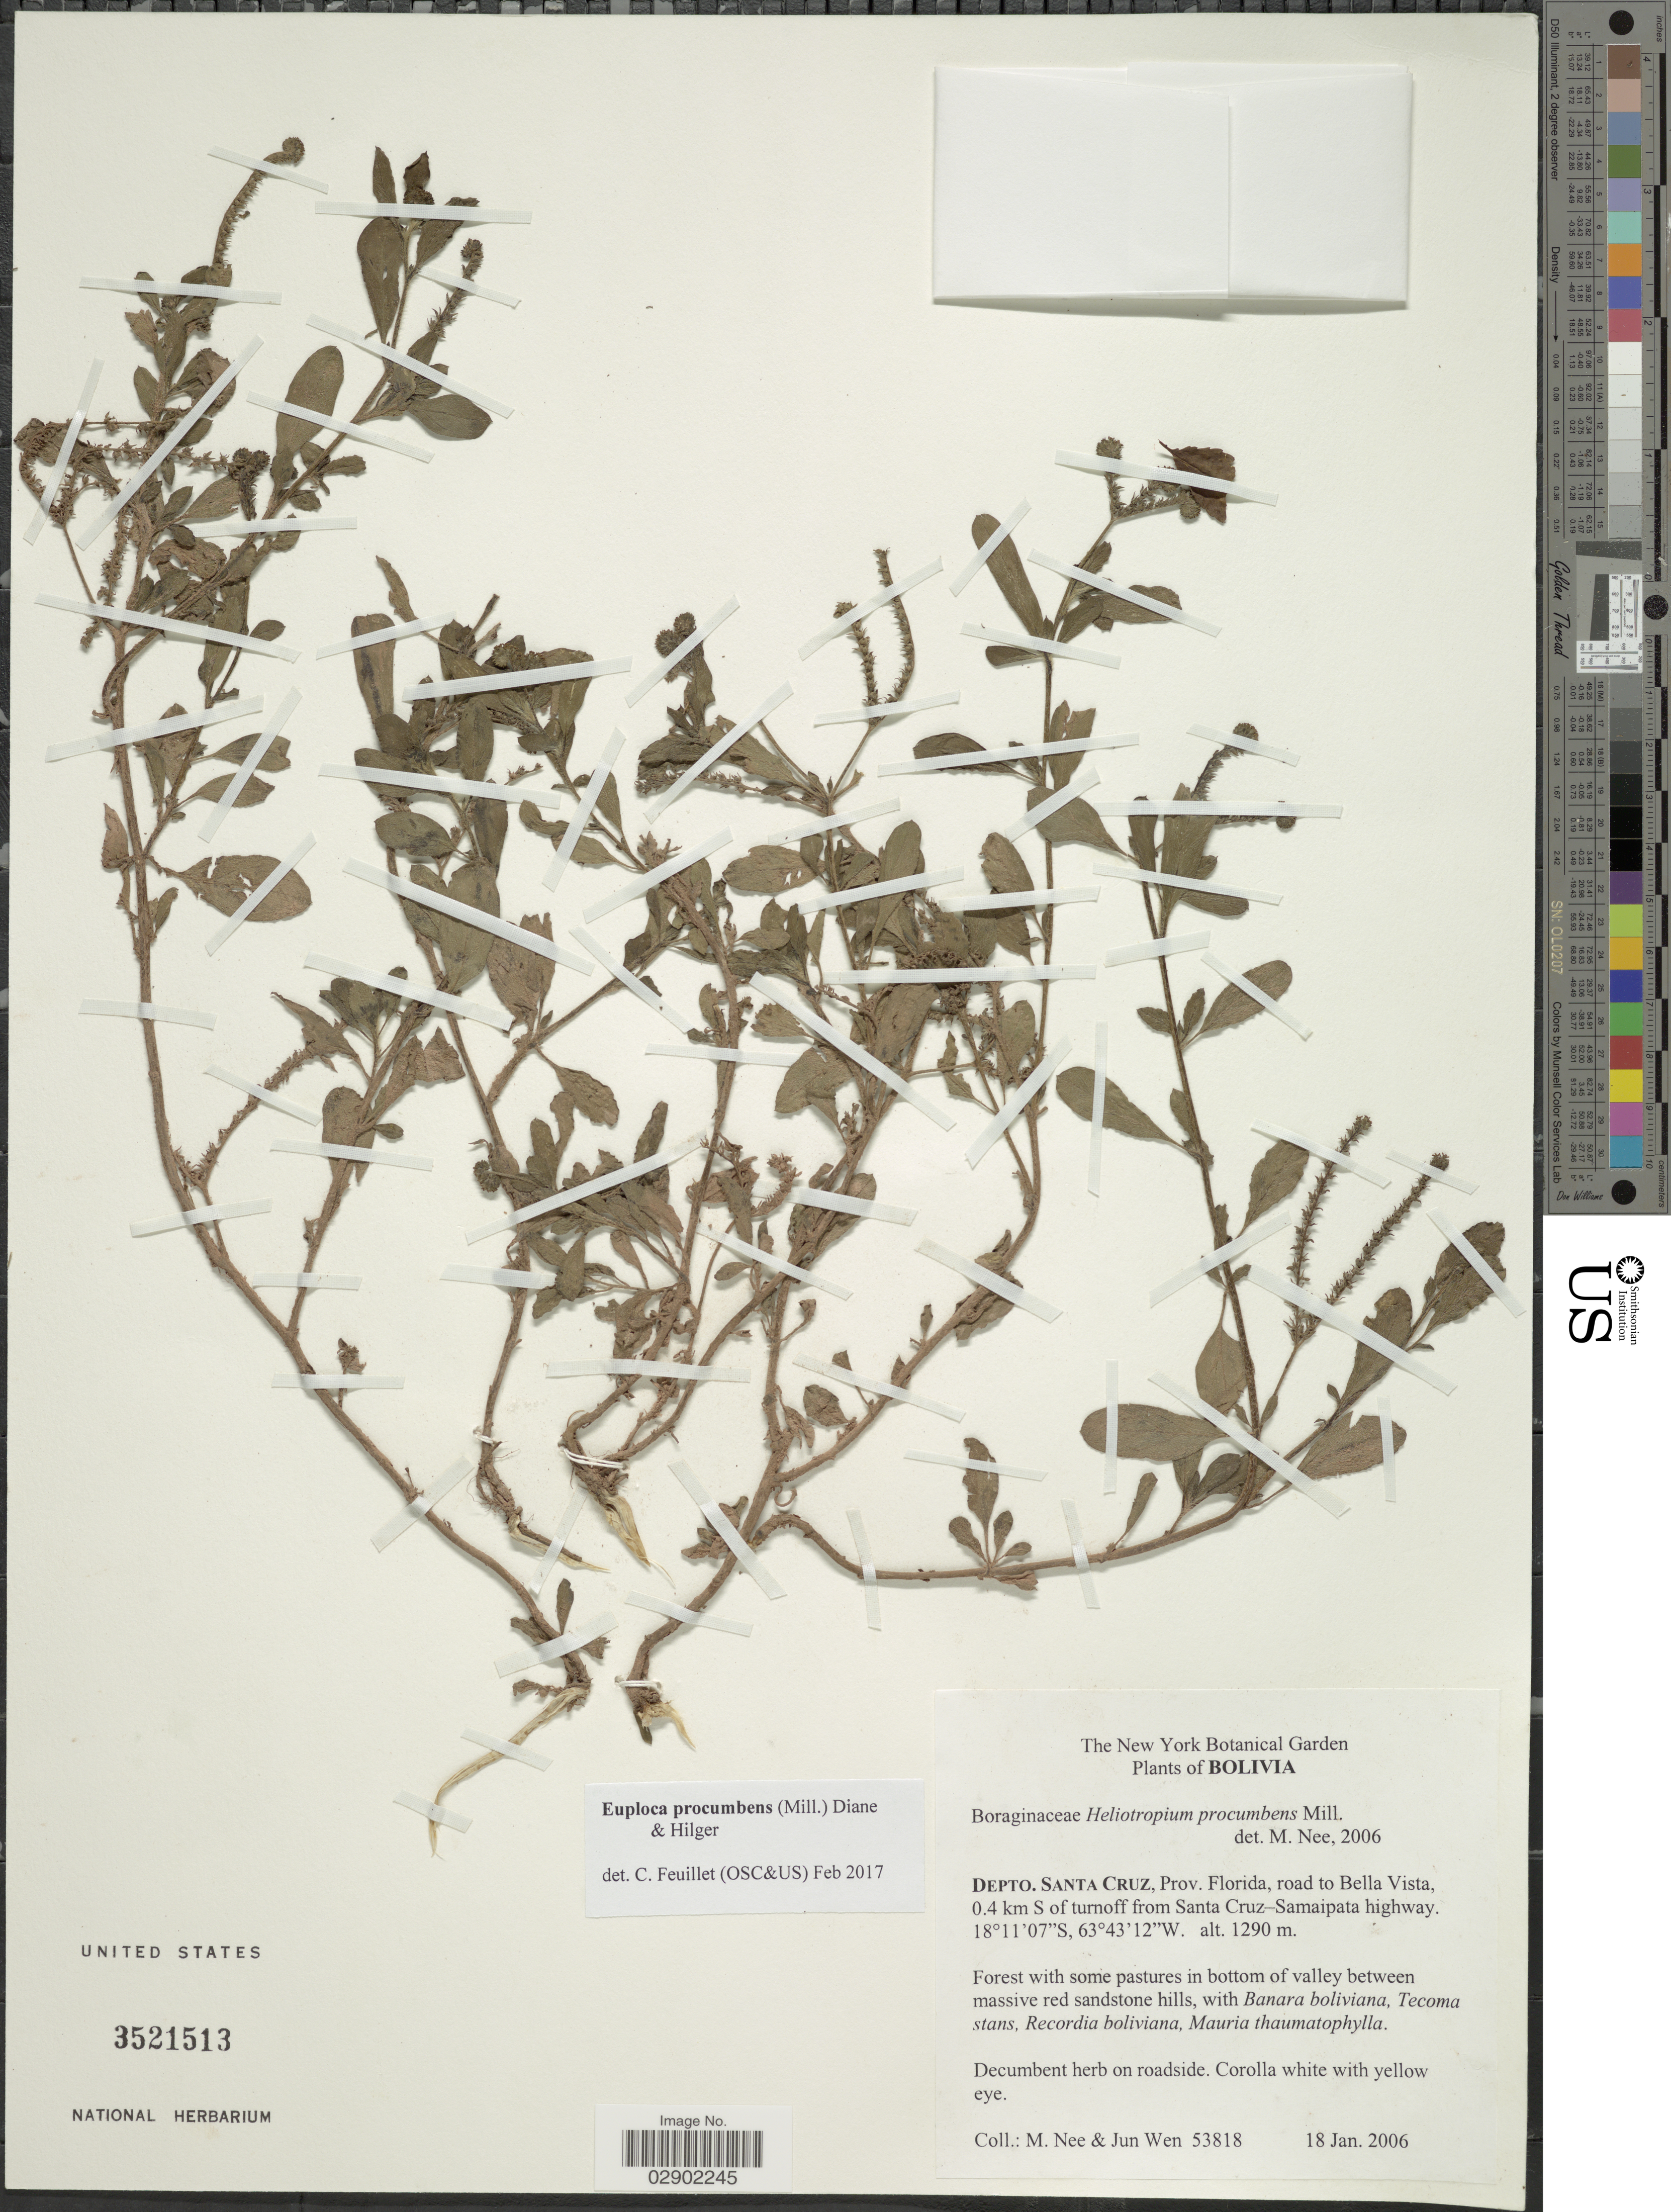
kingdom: Plantae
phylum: Tracheophyta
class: Magnoliopsida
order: Boraginales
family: Heliotropiaceae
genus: Euploca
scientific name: Euploca procumbens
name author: (Mill.) Diane & Hilger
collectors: M. Nee & J. Wen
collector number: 53818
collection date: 2006-01-18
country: Bolivia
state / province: Santa Cruz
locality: Depto. Santa Cruz, Prov. Florida, road to Bella Vista, 0.4 km S of turnoff from Santa Cruz-Samaipata highway.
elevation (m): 1290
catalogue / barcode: US 3521513